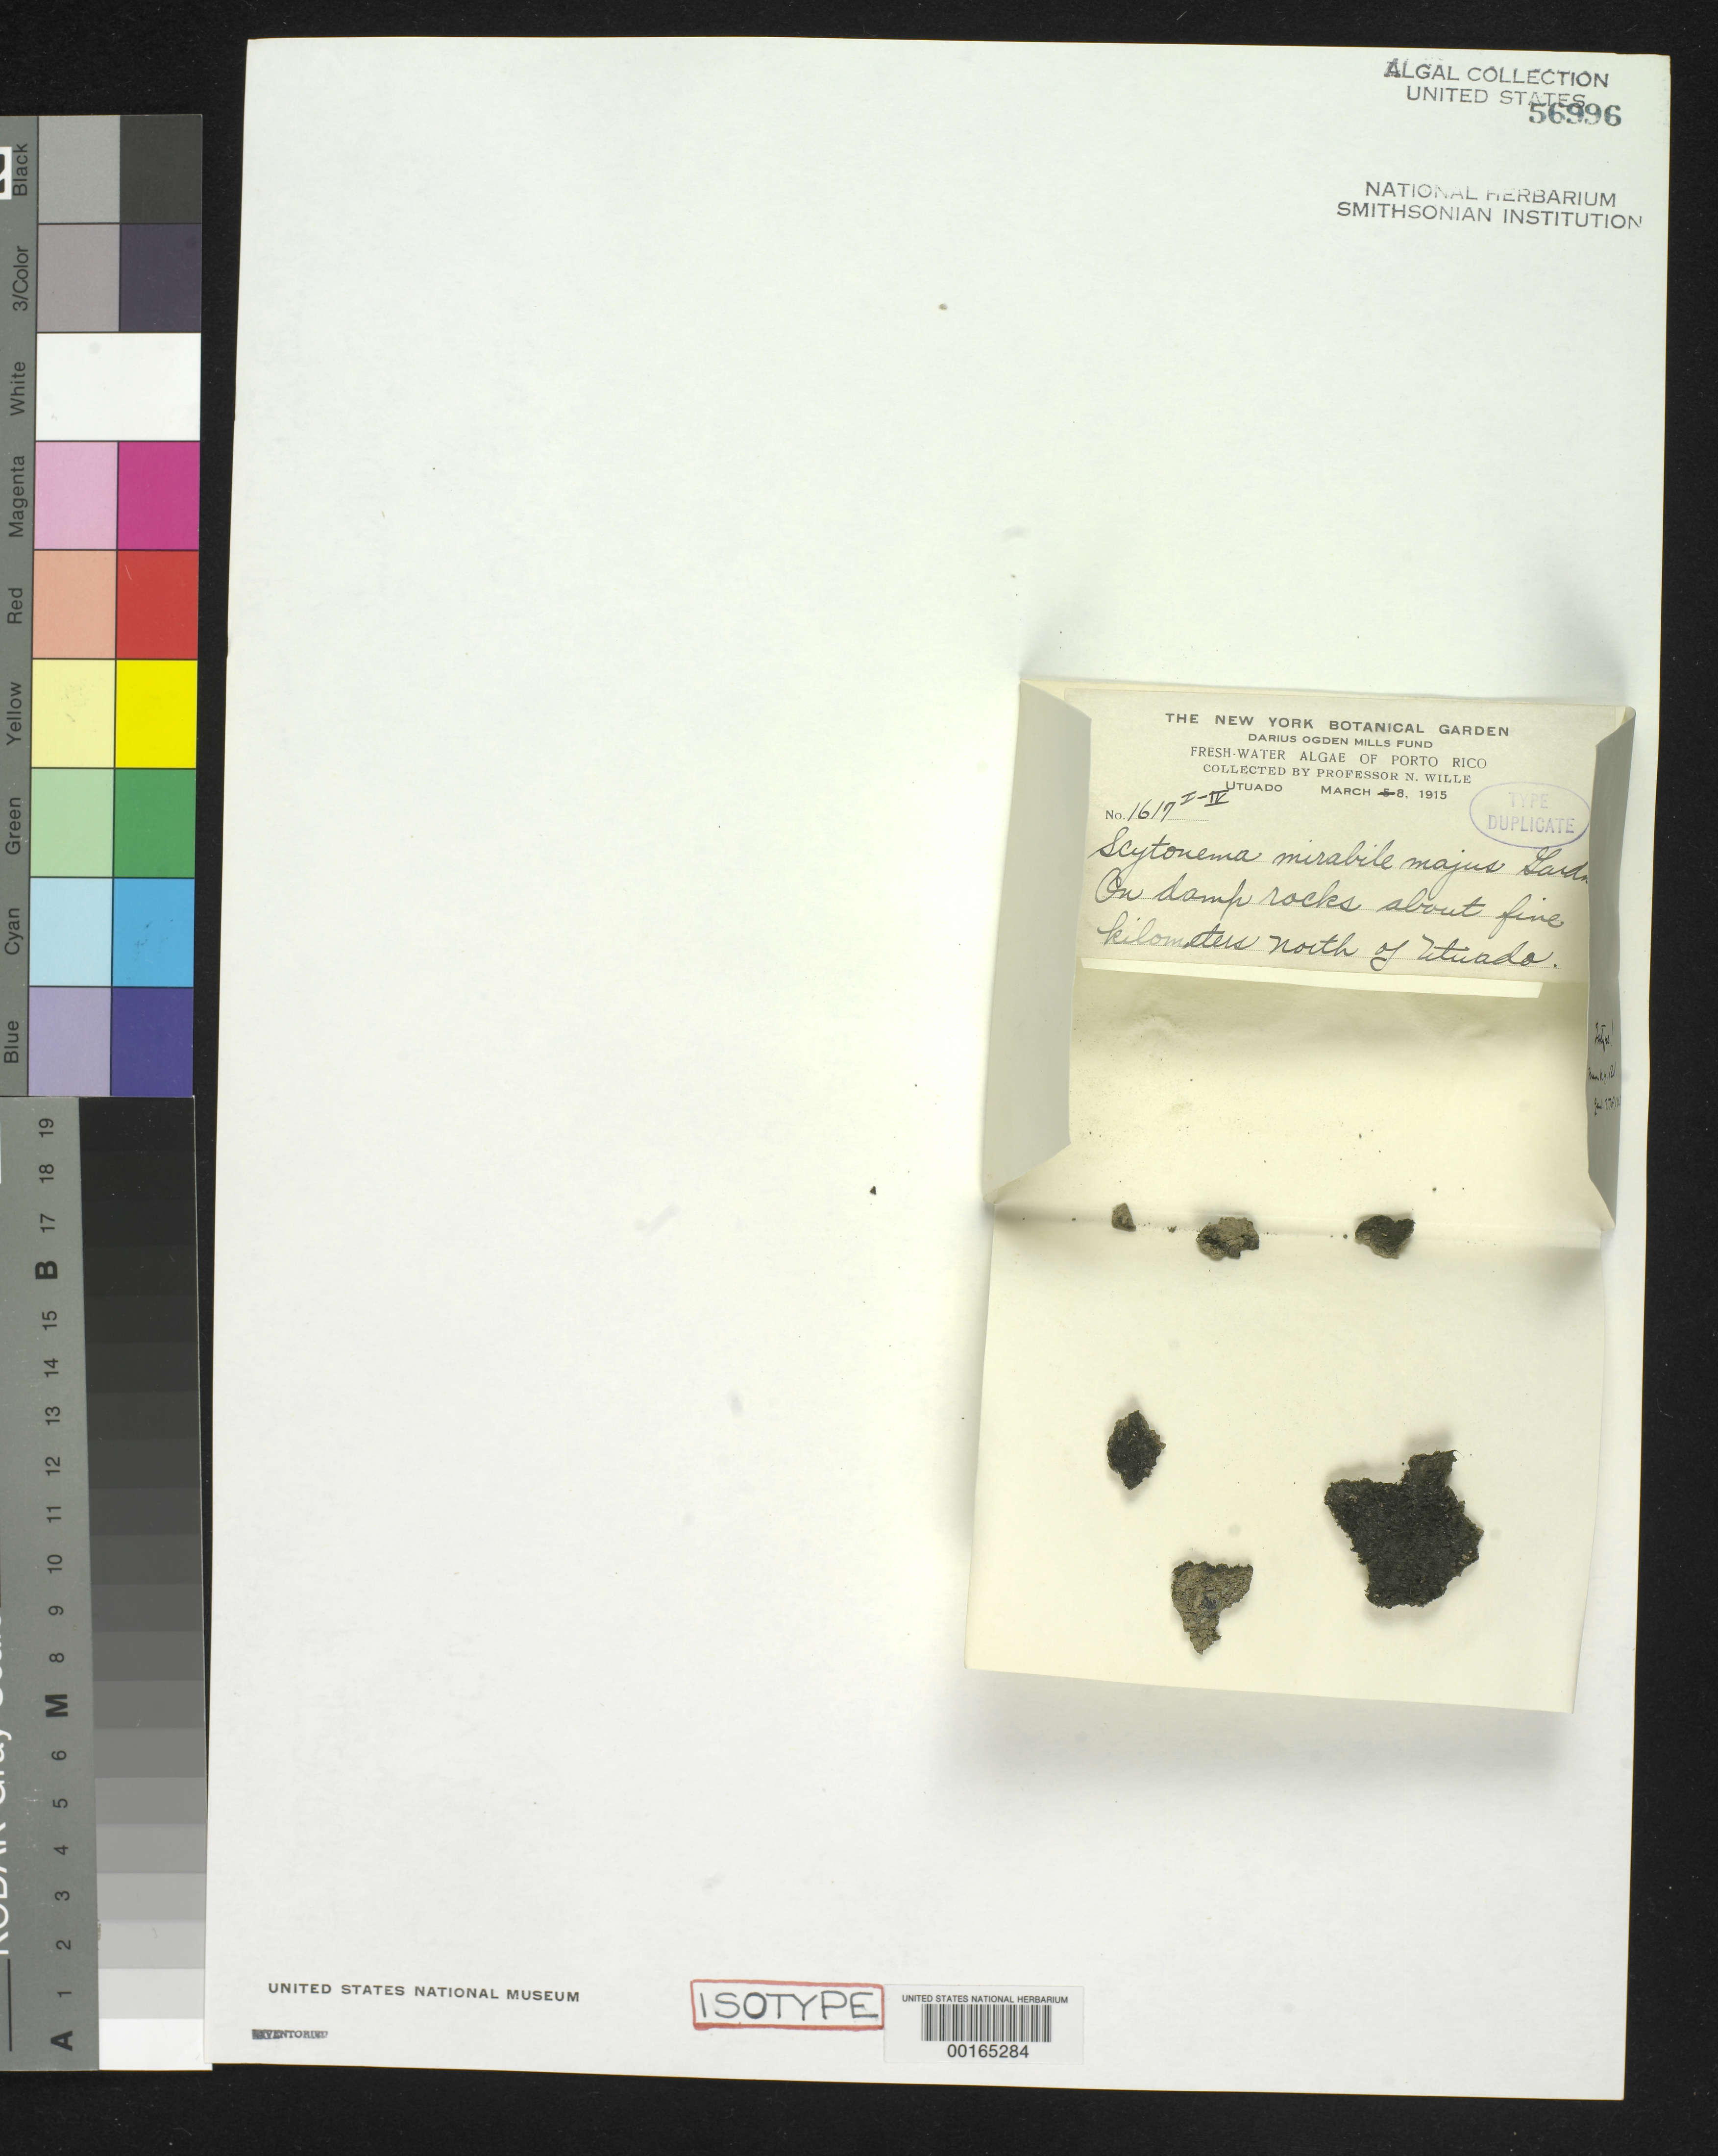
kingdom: Bacteria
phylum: Cyanobacteria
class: Cyanobacteriia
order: Cyanobacteriales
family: Scytonemataceae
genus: Scytonema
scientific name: Scytonema mirabile var. majus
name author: N.L. Gardner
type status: Isotype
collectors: N. Wille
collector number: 1617I-IV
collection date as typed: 08 Mar 1915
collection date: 1915-03-08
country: Puerto Rico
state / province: Utuado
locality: Ca. 5 km north of Utuado.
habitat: On damp rocks.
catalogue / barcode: US 56996